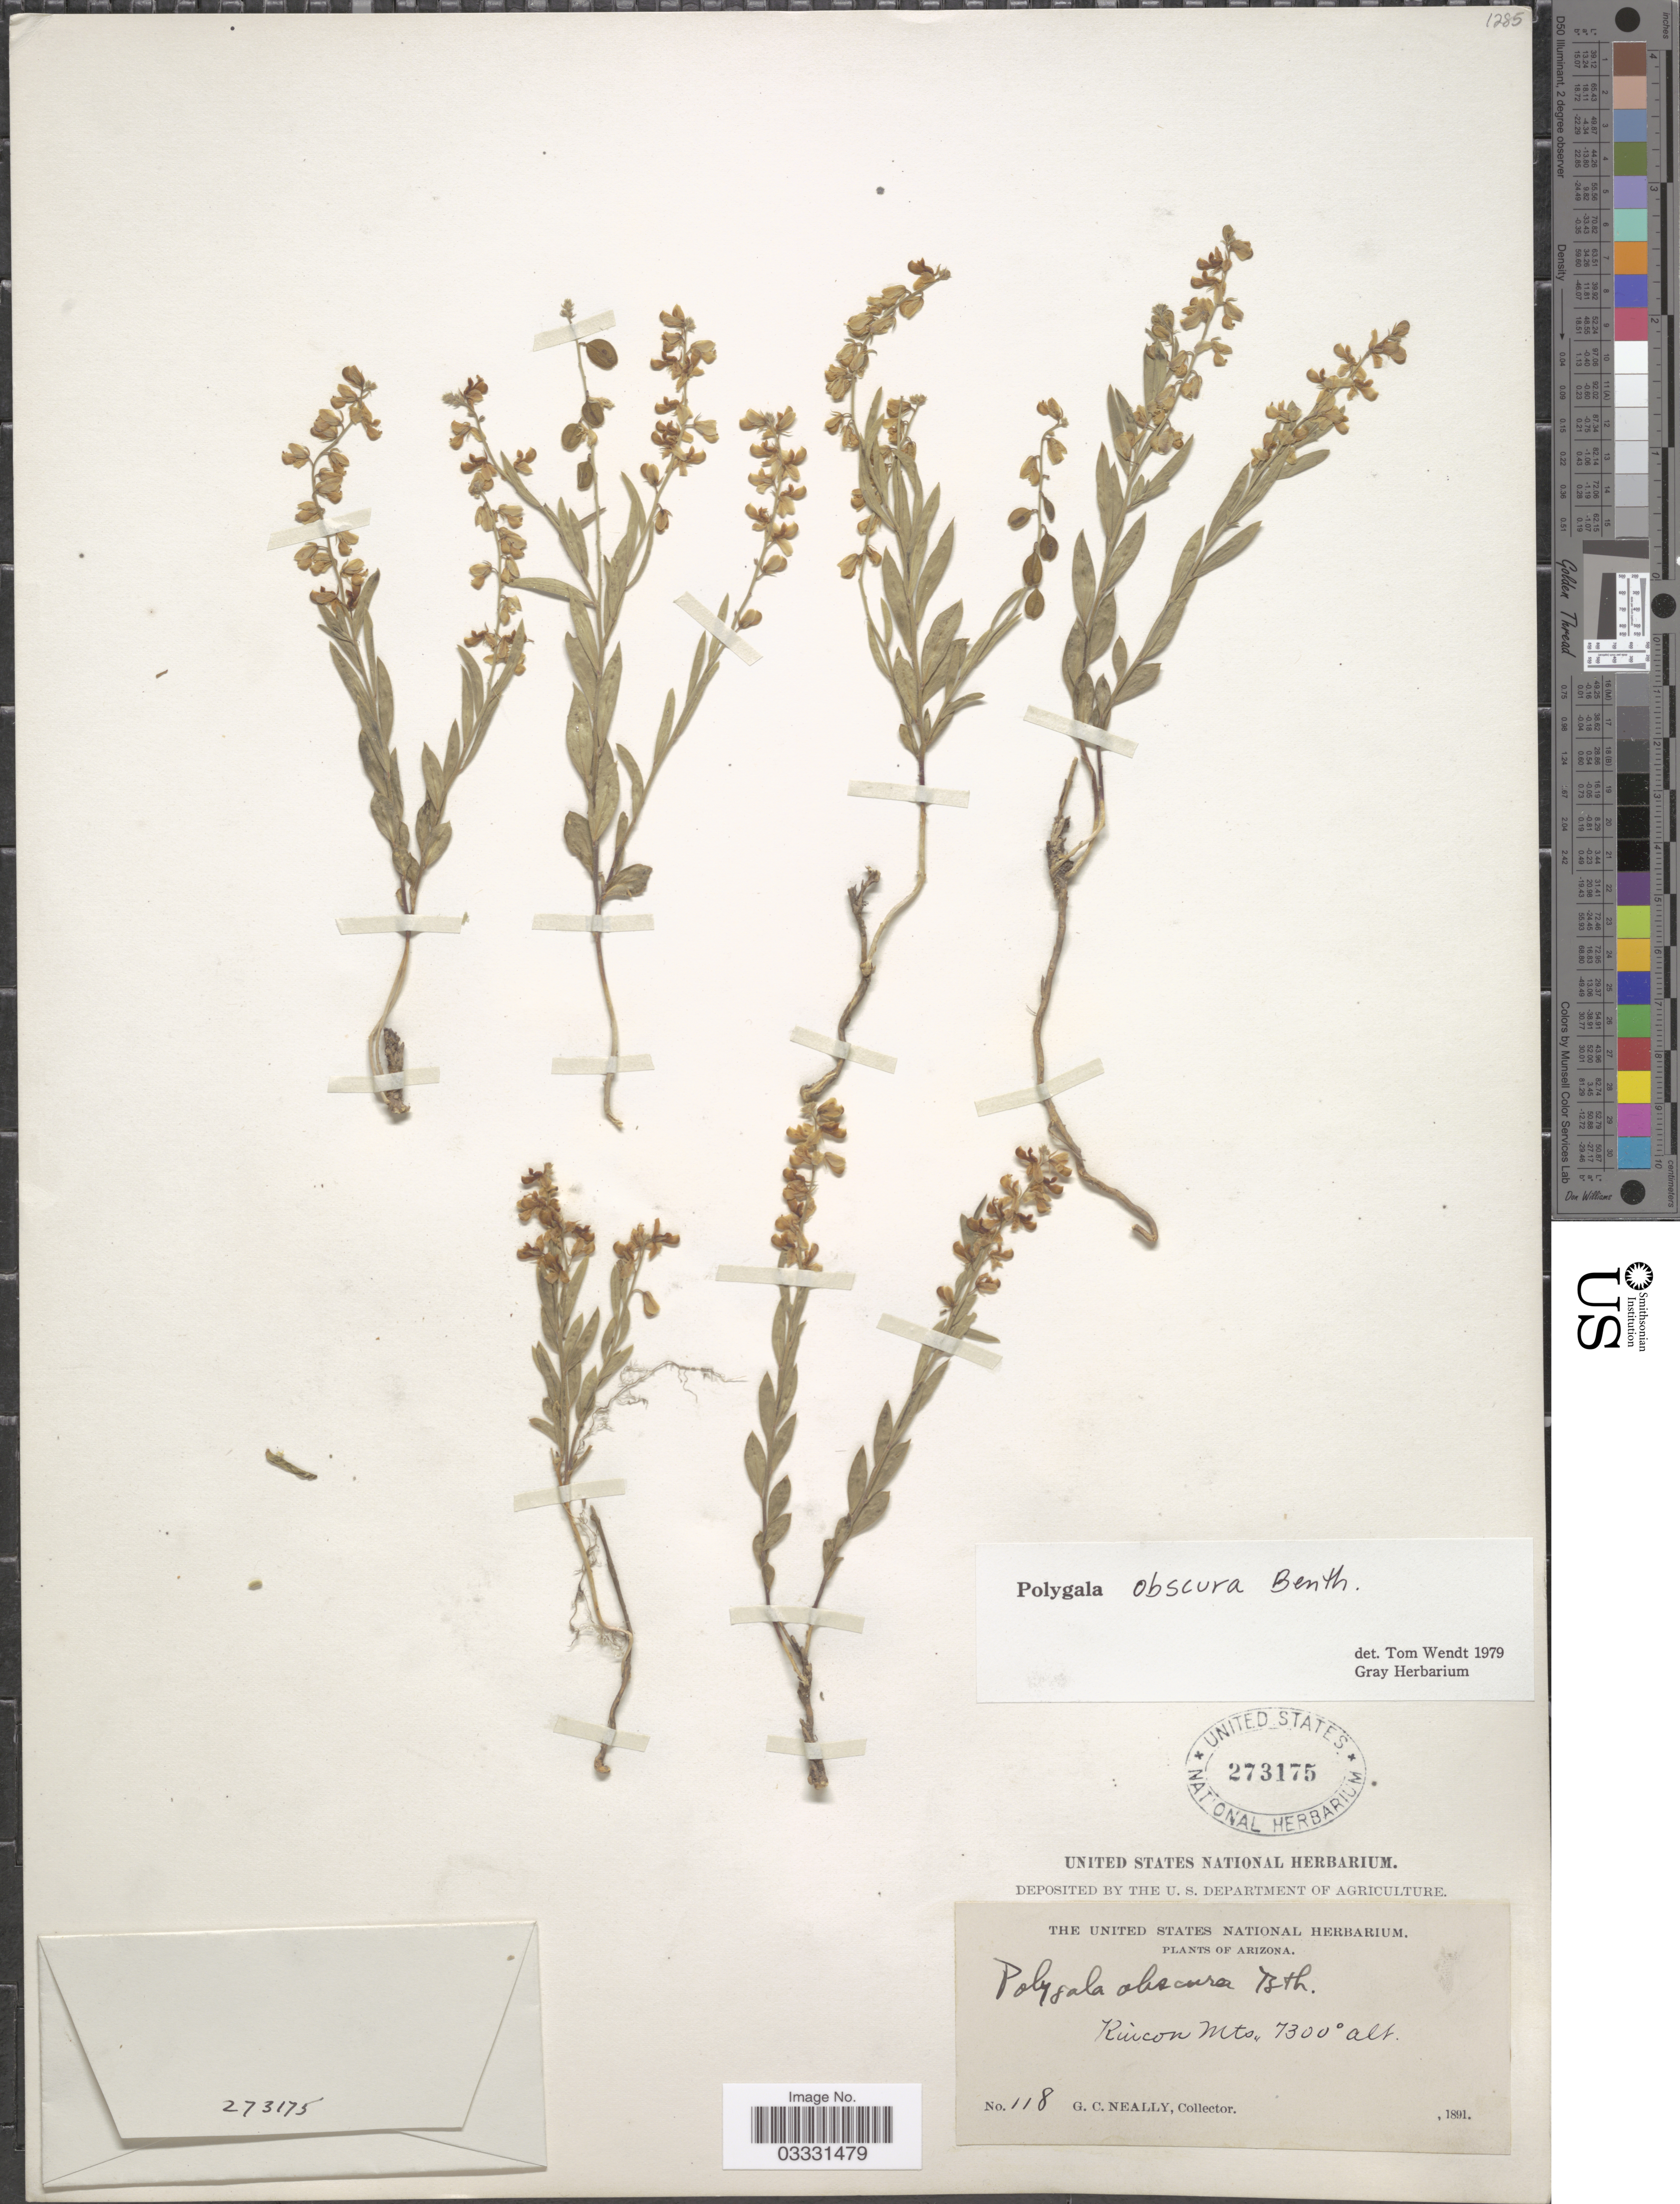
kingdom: Plantae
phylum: Tracheophyta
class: Magnoliopsida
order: Fabales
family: Polygalaceae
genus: Hebecarpa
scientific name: Hebecarpa obscura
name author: (Benth.) J.R. Abbott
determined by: Strong, Mark T., (BOT), Smithsonian Institution - National Museum of Natural History (UNITED STATES)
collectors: G. Neally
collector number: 118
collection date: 1891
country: United States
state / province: Arizona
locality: Rincon Mts.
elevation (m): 2225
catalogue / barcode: US 273175